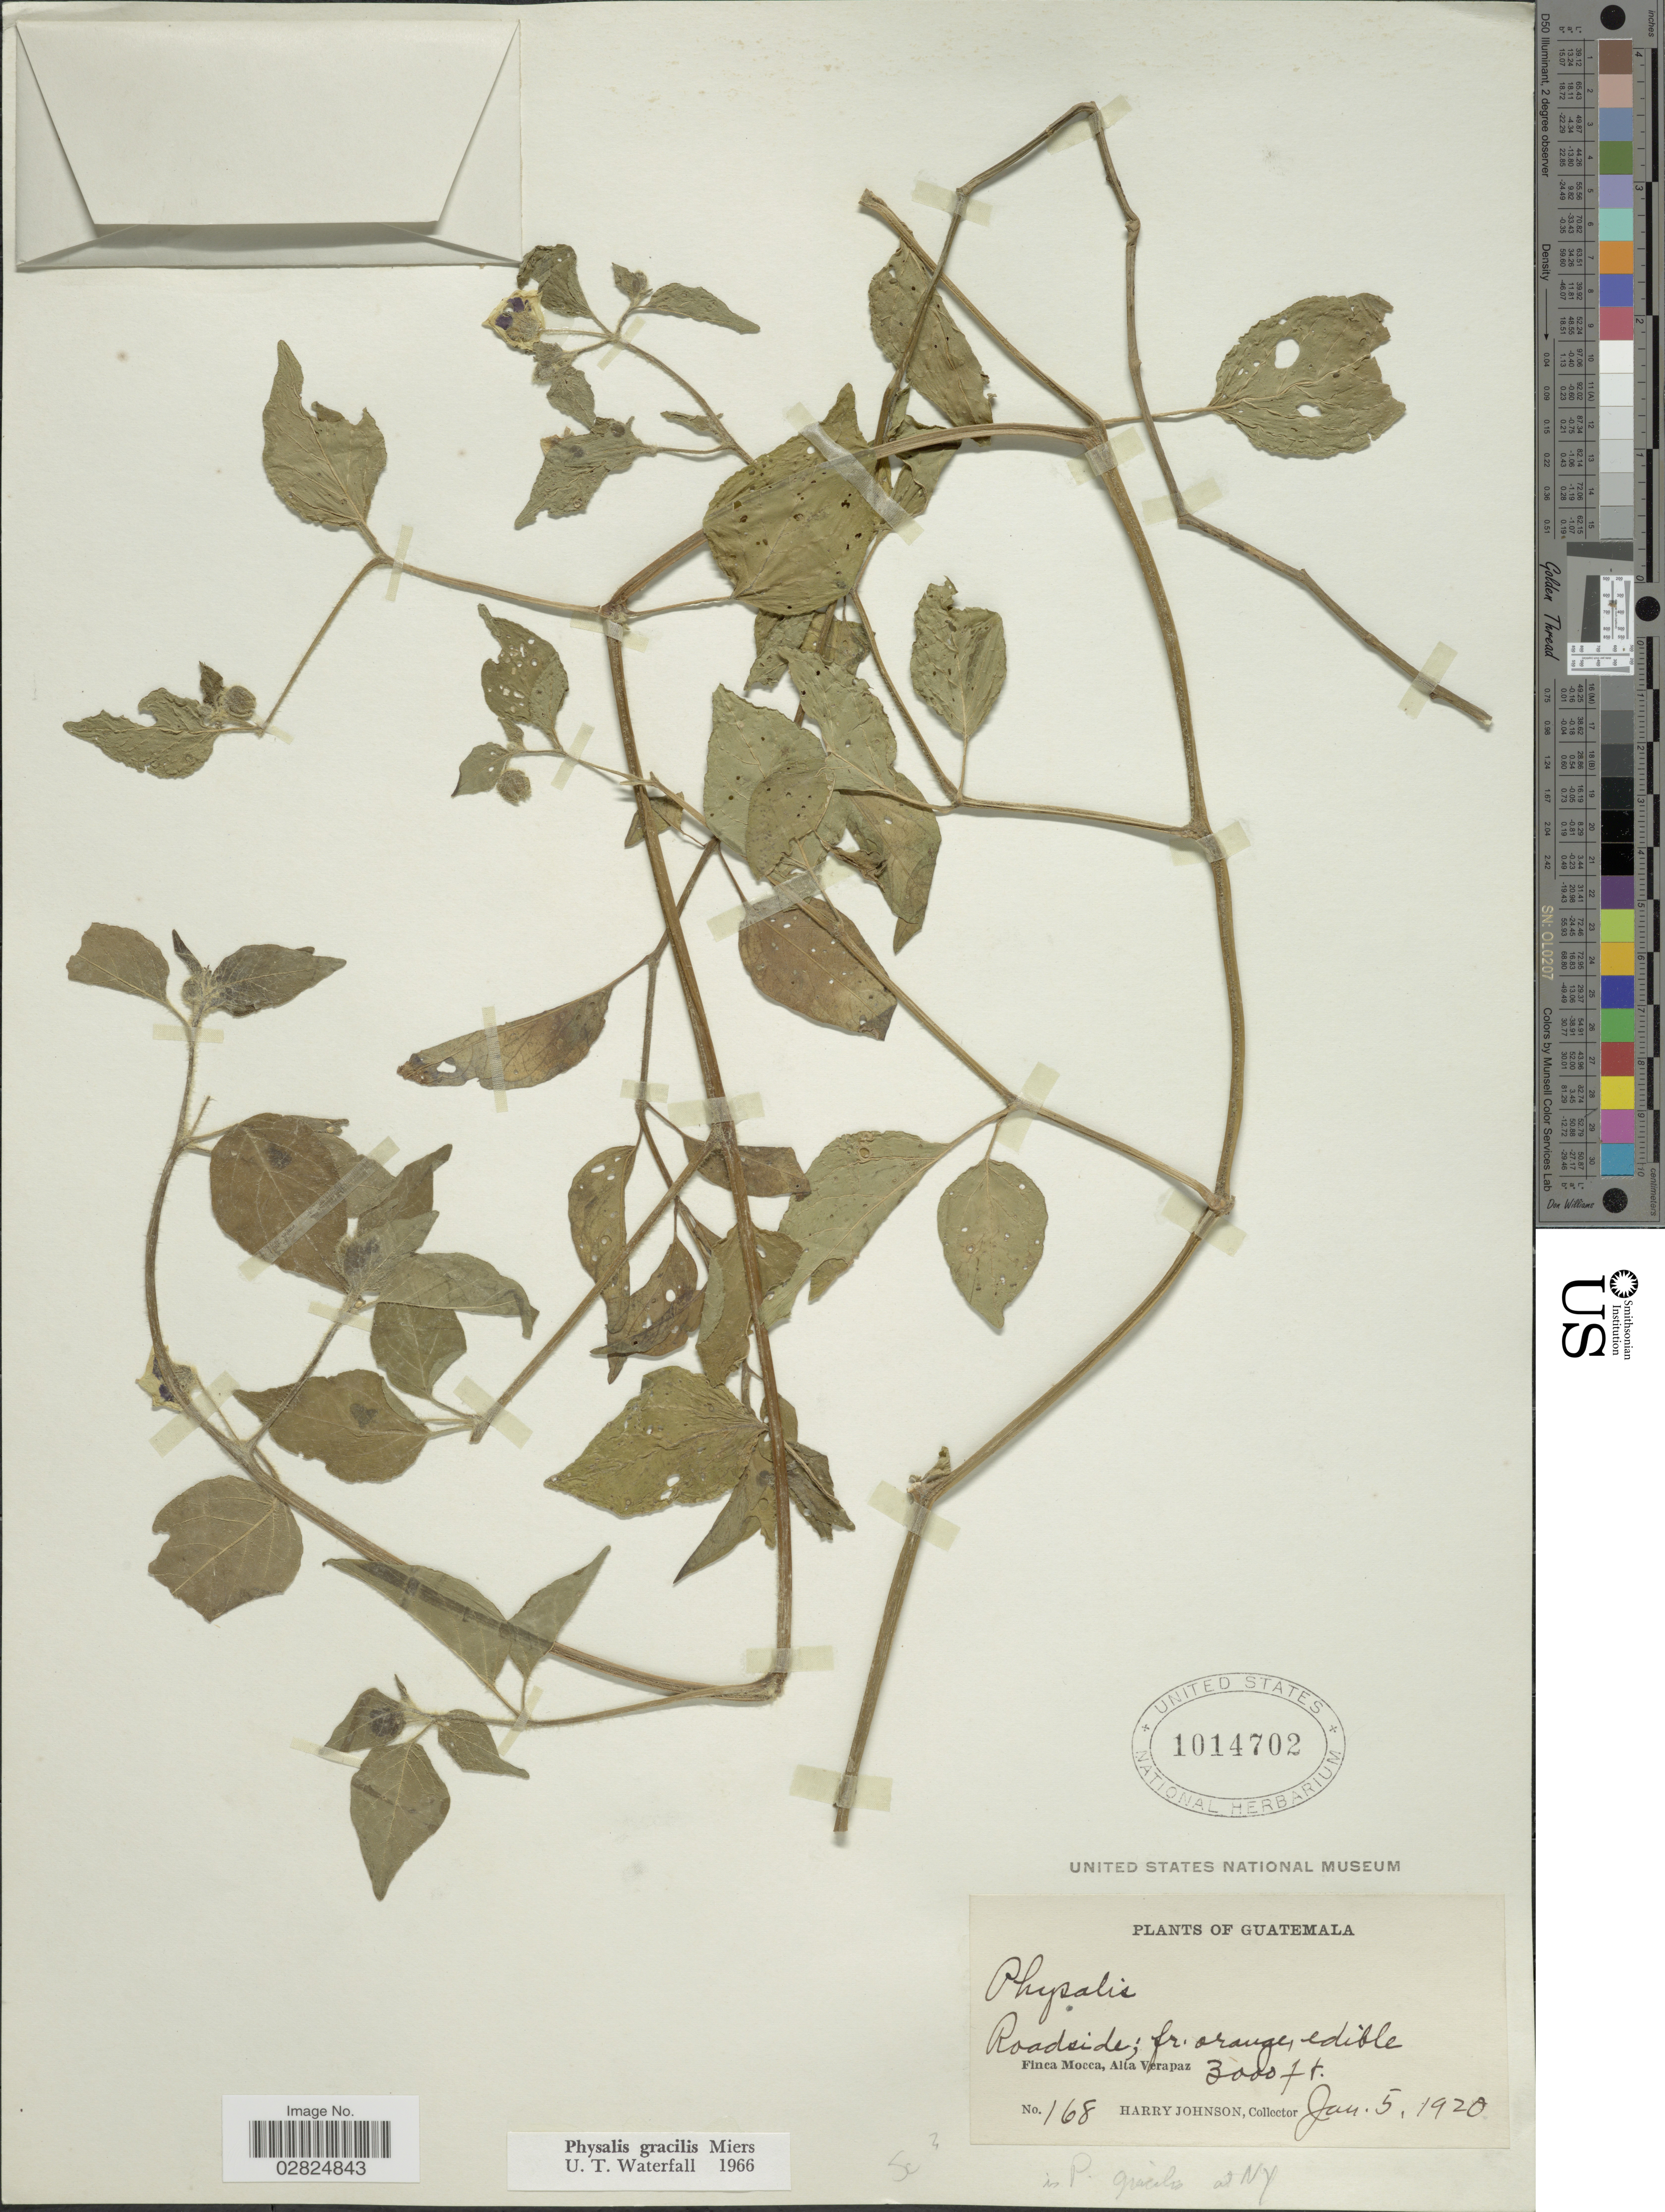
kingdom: Plantae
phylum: Tracheophyta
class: Magnoliopsida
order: Solanales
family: Solanaceae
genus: Physalis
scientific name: Physalis gracilis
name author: Miers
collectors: H. Johnson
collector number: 168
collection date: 1920-01-05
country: Guatemala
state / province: Alta Verapaz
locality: Roadside. Finca Mocca.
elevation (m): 914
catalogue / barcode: US 1014702